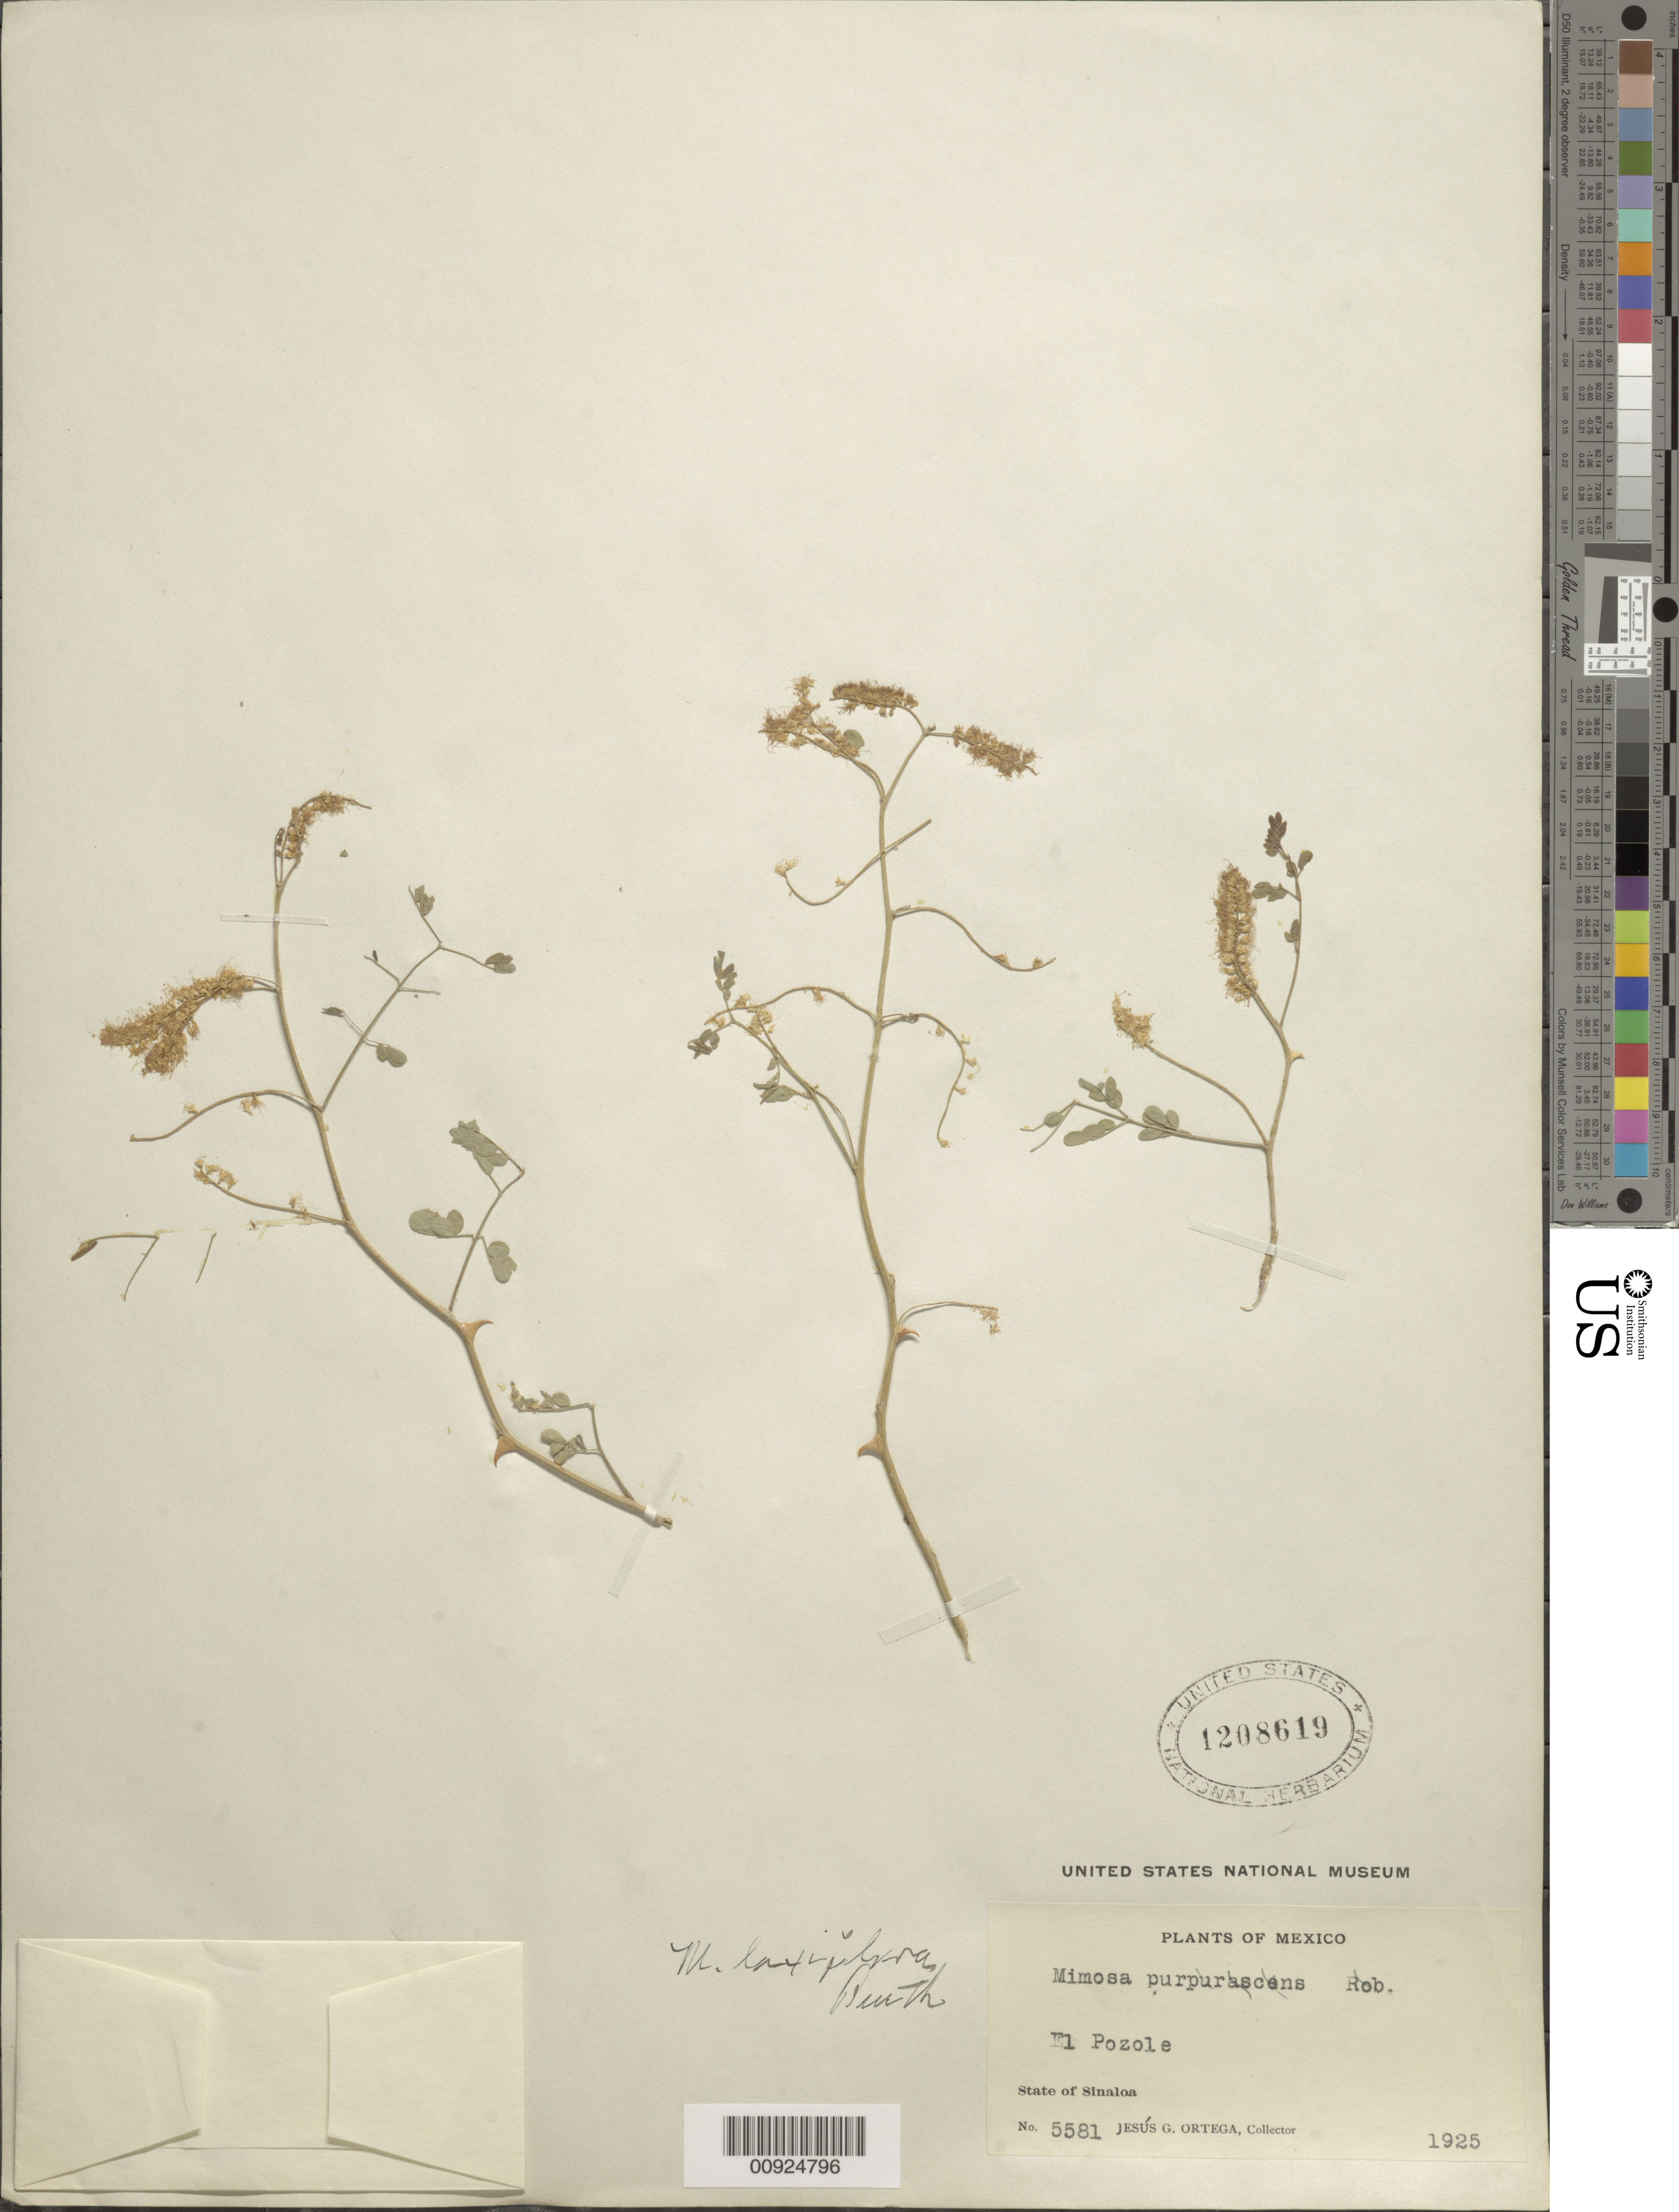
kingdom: Plantae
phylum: Tracheophyta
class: Magnoliopsida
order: Fabales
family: Fabaceae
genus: Mimosa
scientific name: Mimosa laxiflora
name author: Benth.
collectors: J. Ortega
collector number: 5581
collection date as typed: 1925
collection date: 1925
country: Mexico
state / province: Sinaloa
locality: El Pozole, State of Sinaloa.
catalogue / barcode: US 1208619